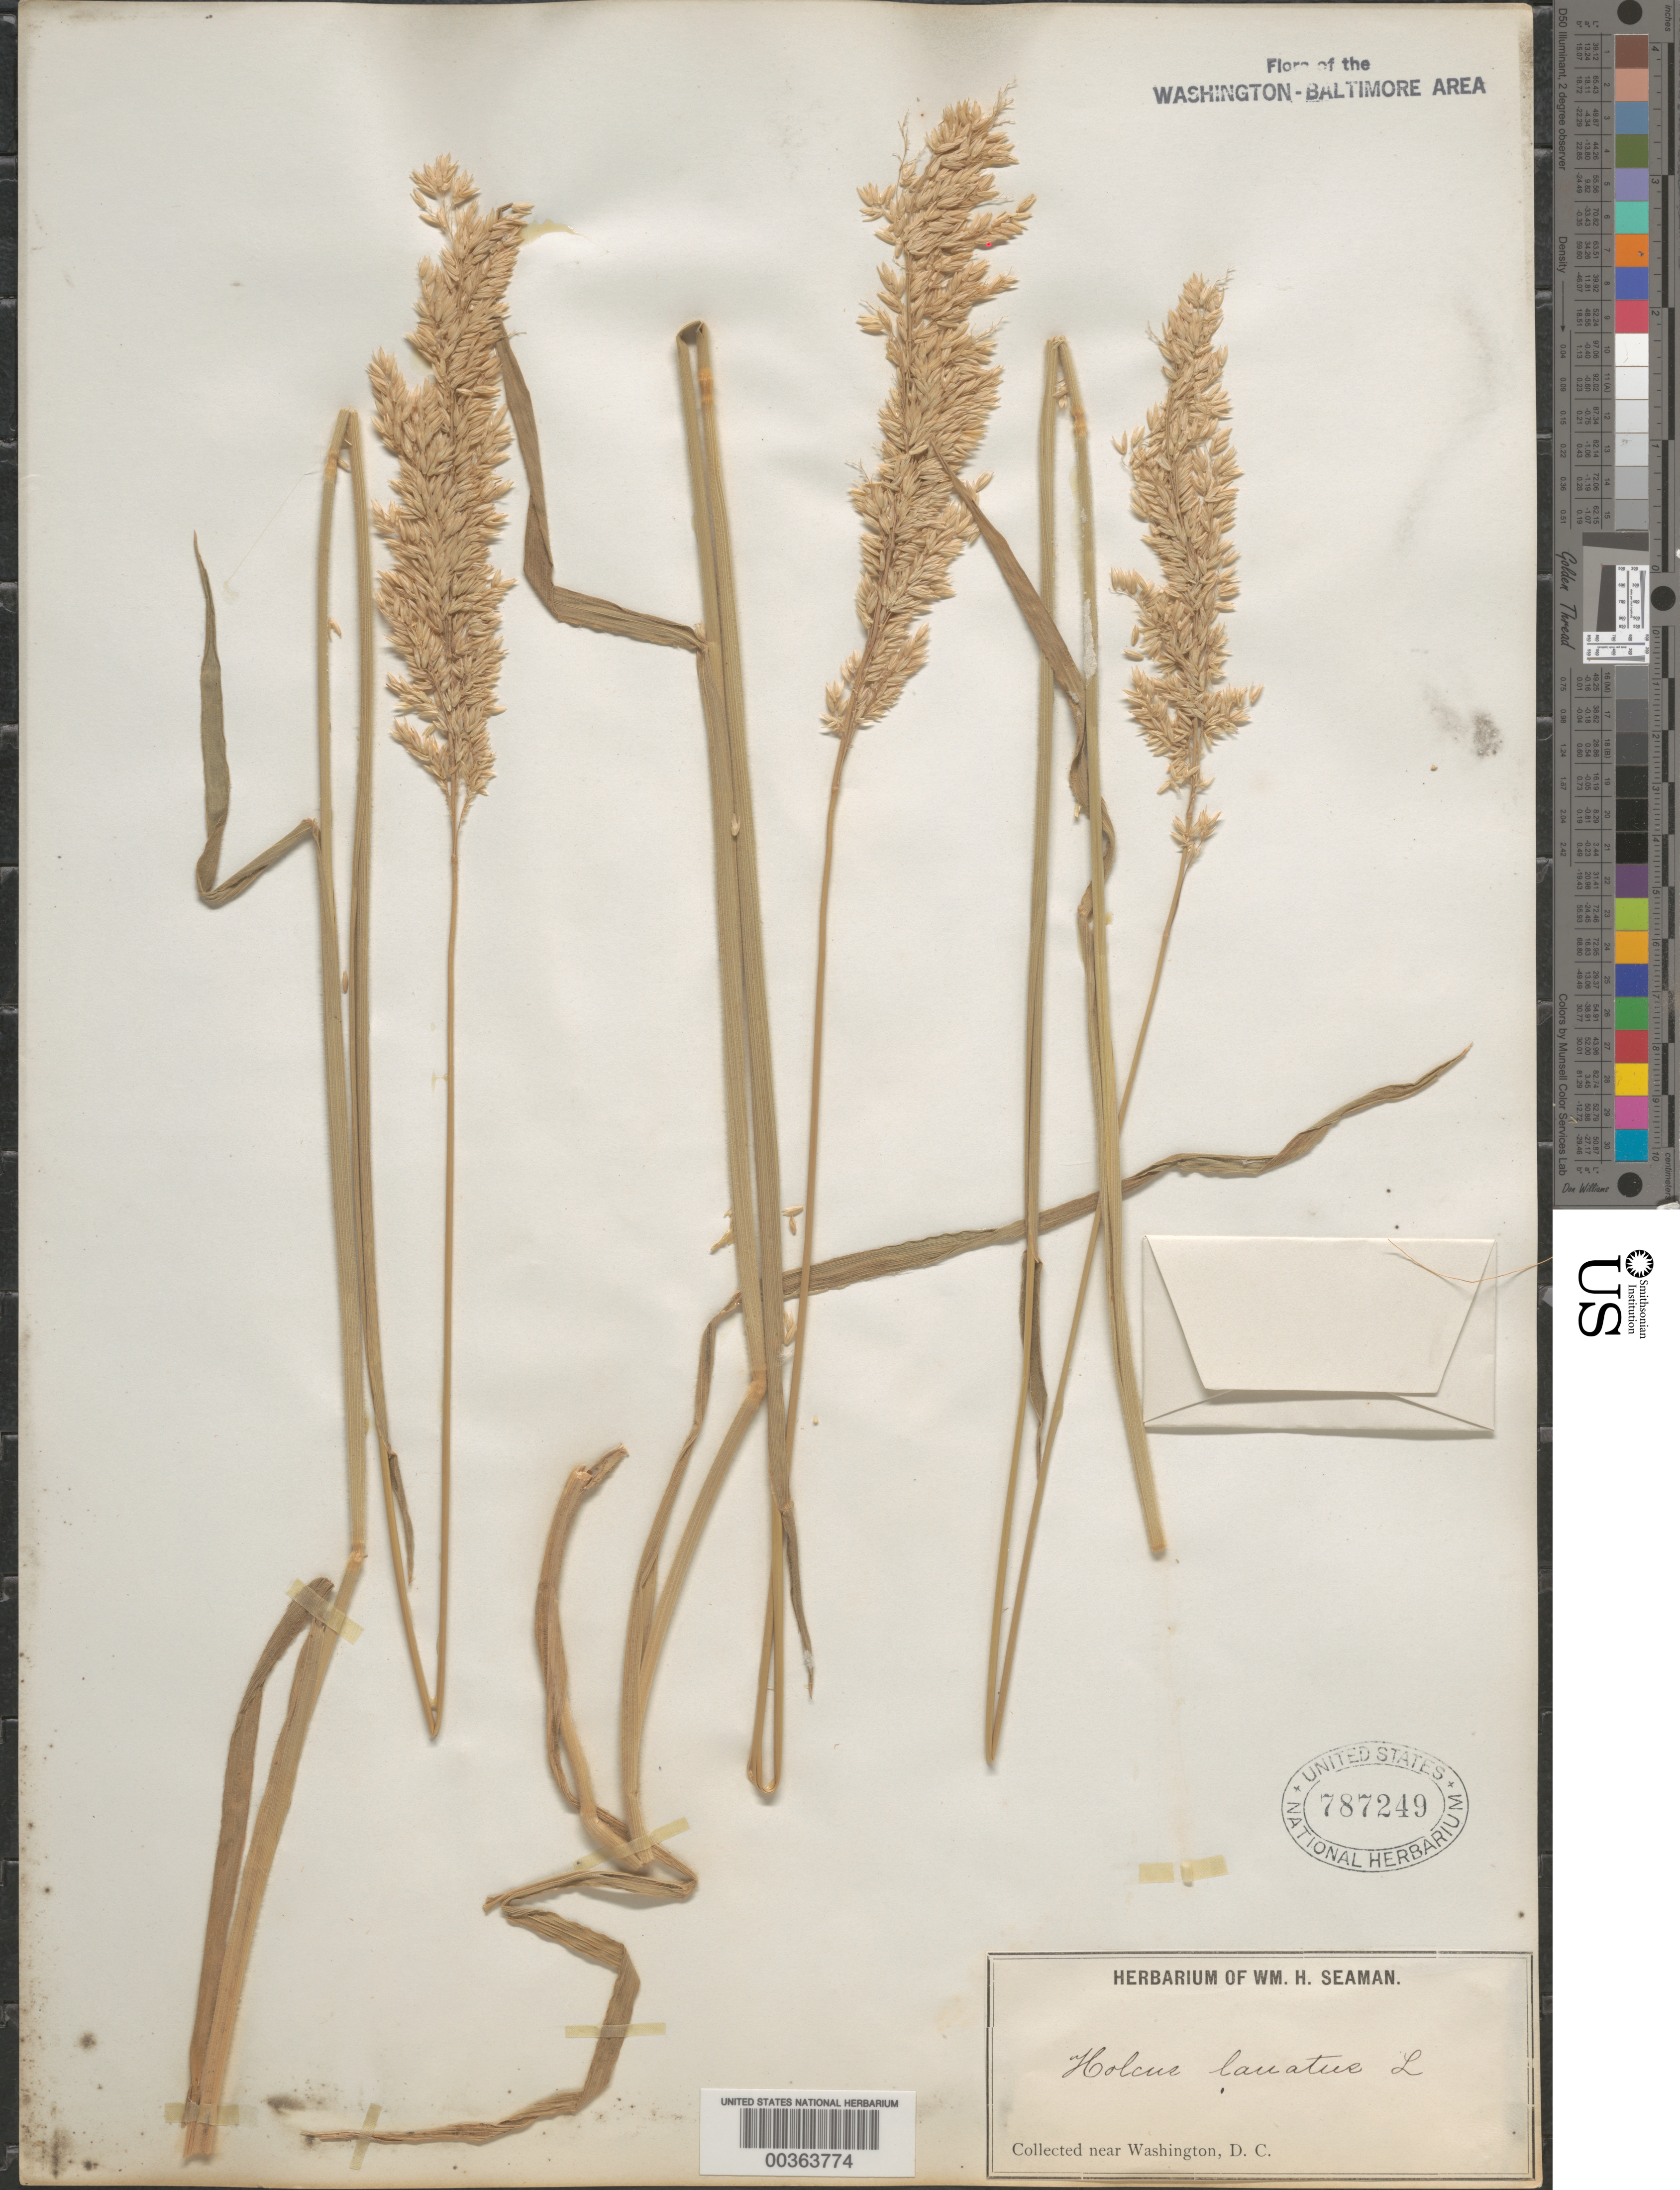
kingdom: Plantae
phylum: Tracheophyta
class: Liliopsida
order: Poales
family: Poaceae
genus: Holcus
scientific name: Holcus lanatus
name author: L.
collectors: W. Seaman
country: United States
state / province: District of Columbia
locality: Washington DC area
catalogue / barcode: US 787249